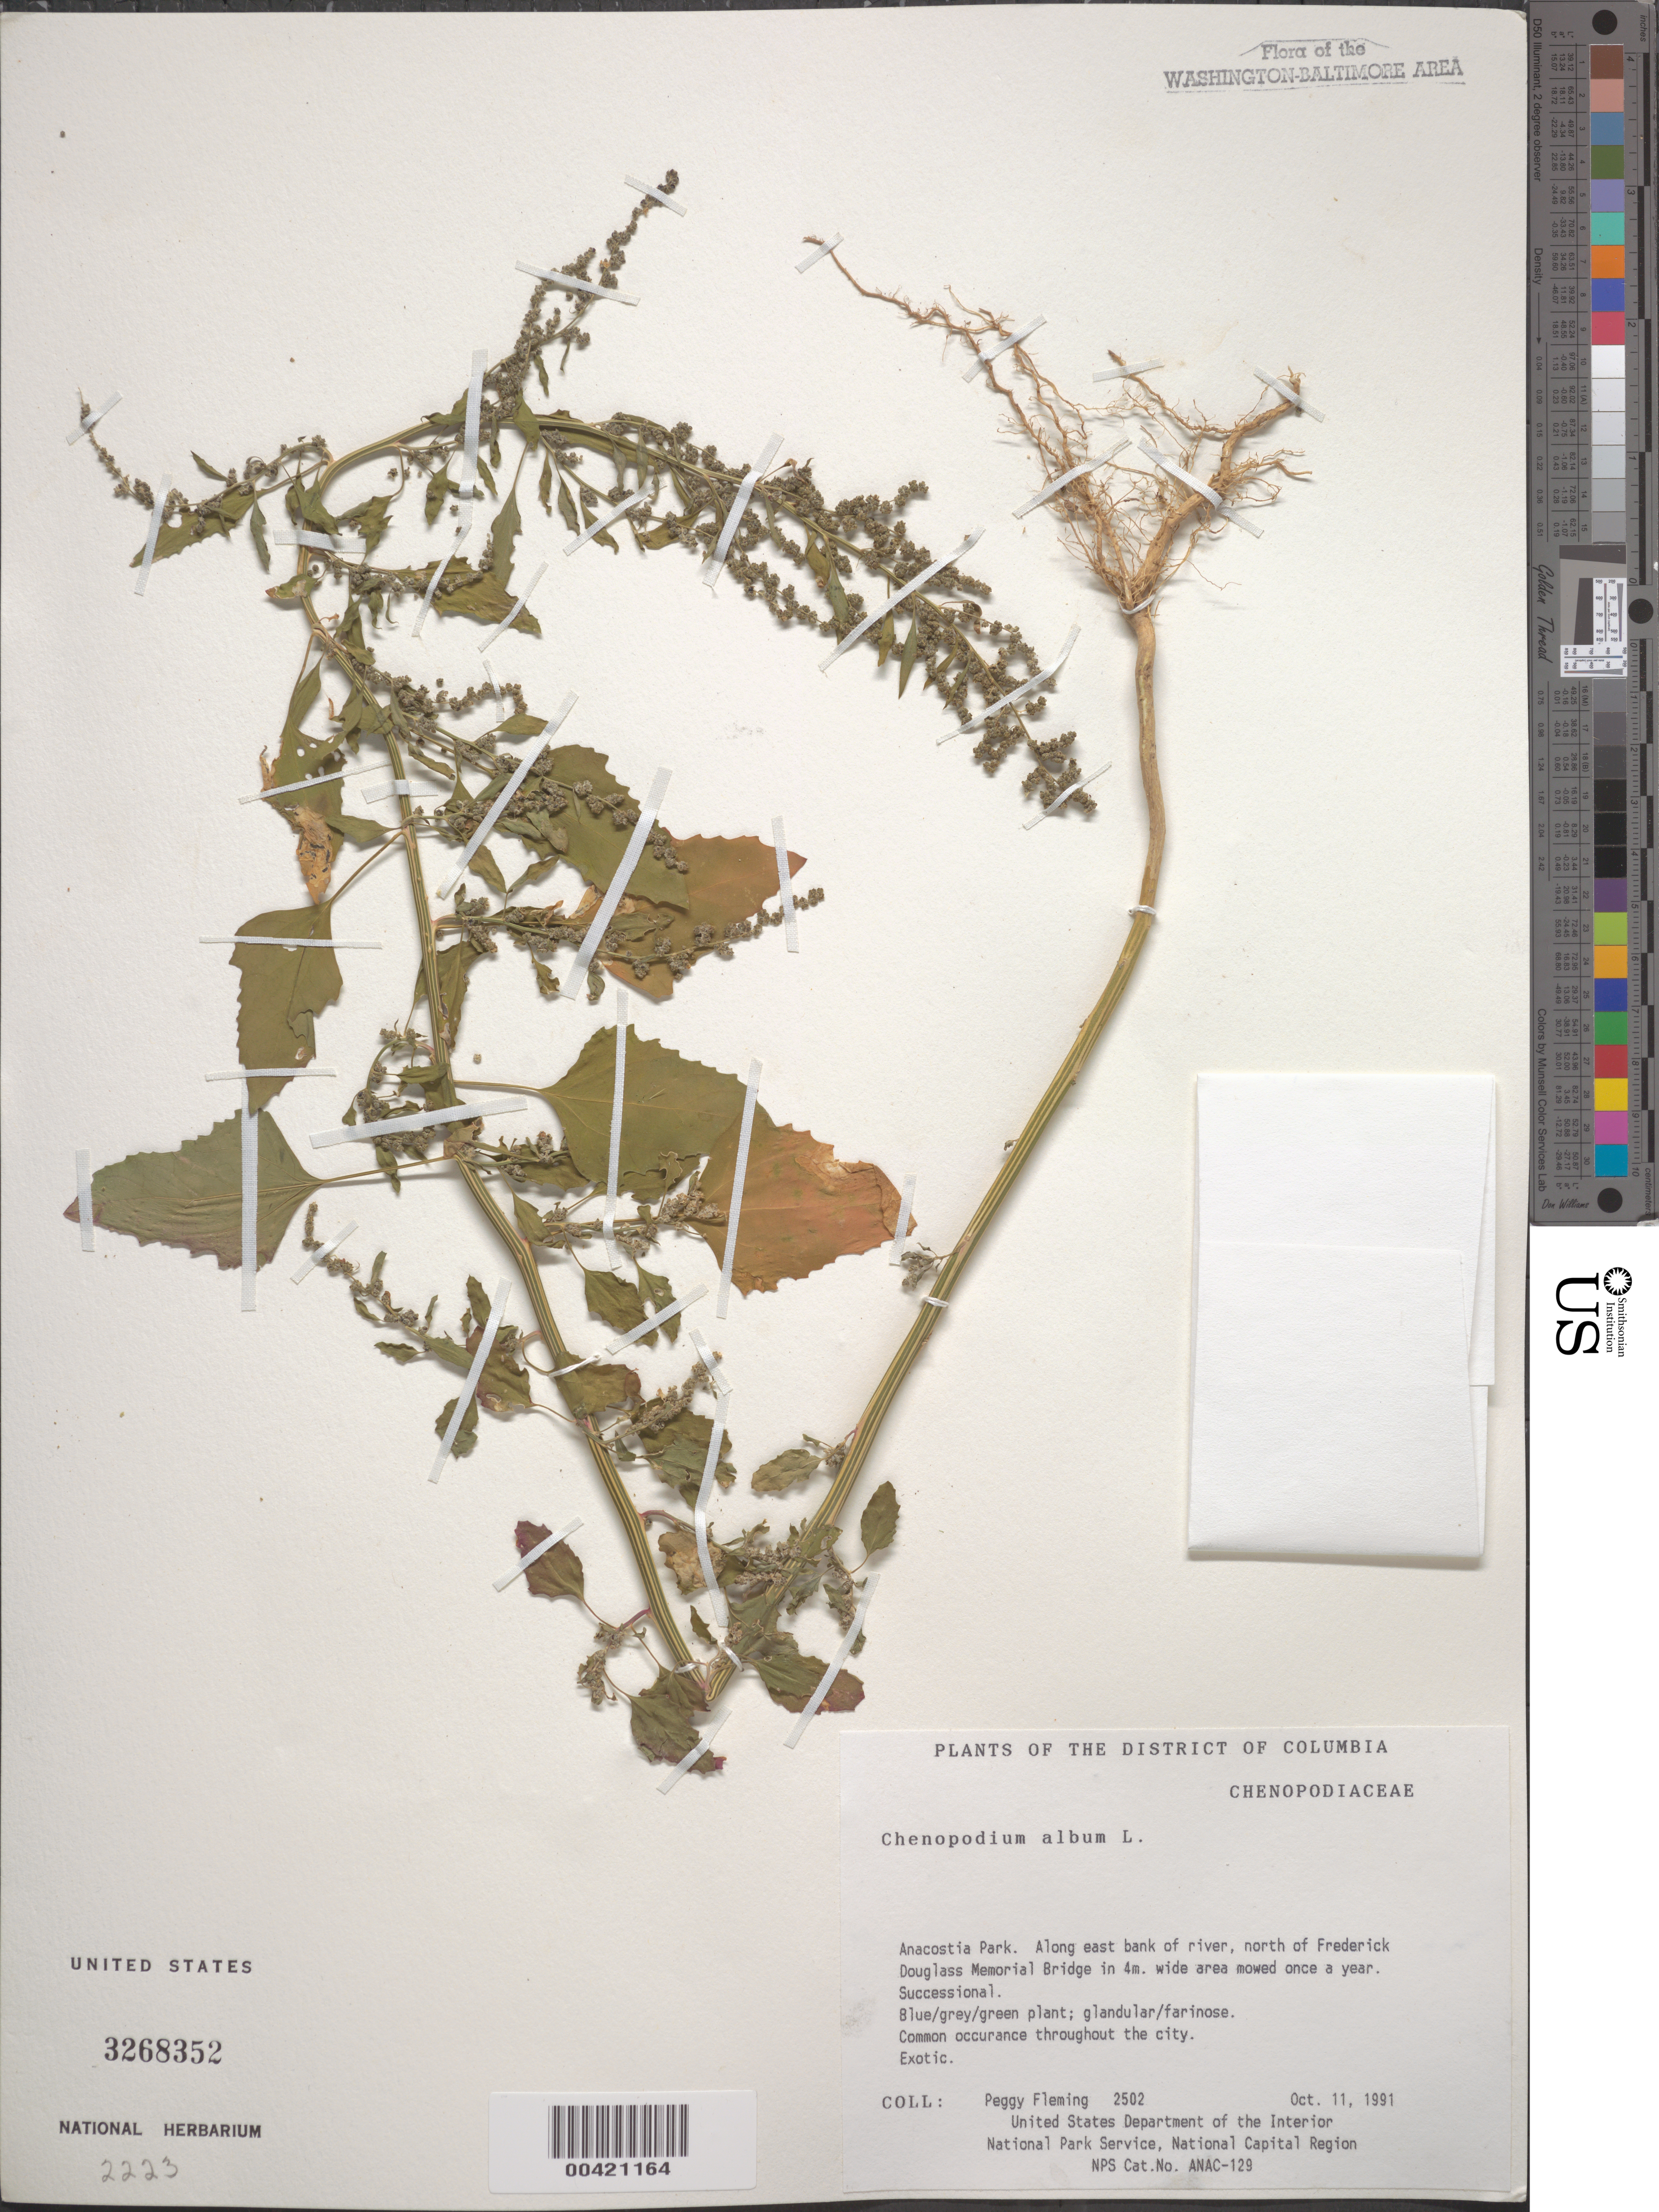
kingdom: Plantae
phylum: Tracheophyta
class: Magnoliopsida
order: Caryophyllales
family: Amaranthaceae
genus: Chenopodium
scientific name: Chenopodium album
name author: L.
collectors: P. Fleming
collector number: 2502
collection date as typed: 11 Oct 1991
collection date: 1991-10-11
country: United States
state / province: District of Columbia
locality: Anacostia Park, E bank of River, N of Frederick Douglass Memorial Bridge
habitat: Sucessional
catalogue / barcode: US 3268352